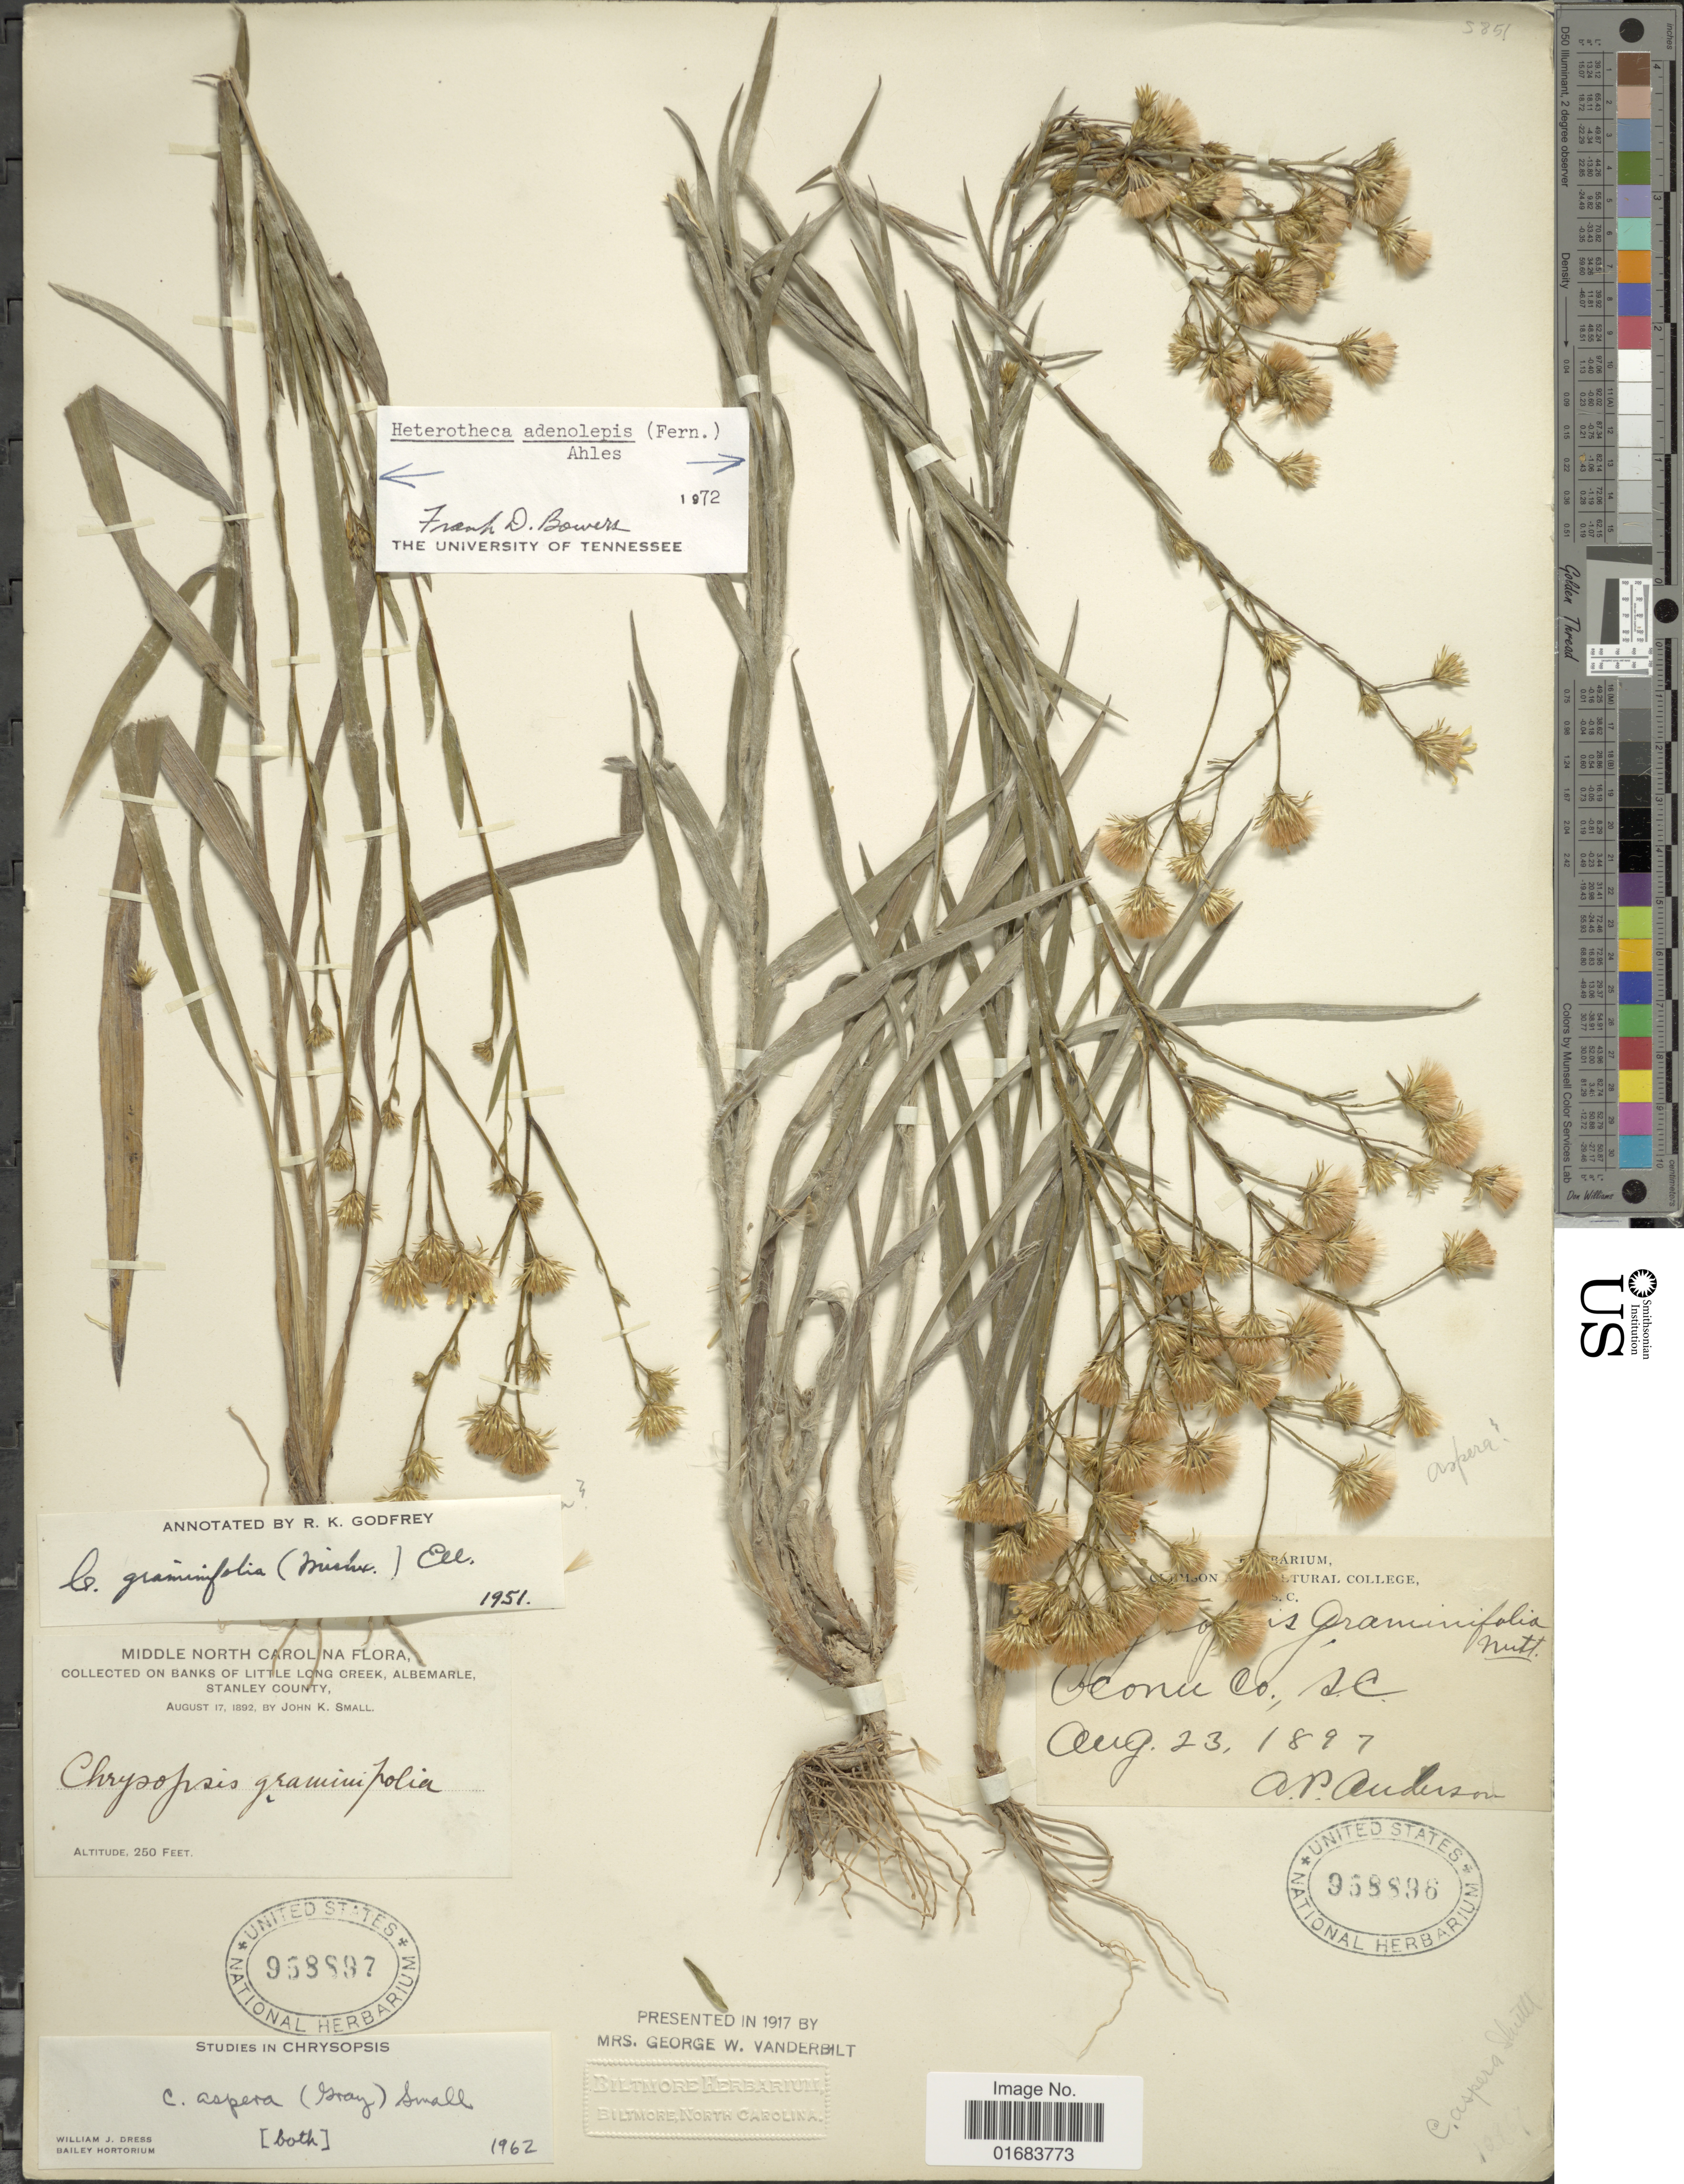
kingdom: Plantae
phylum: Tracheophyta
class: Magnoliopsida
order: Asterales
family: Asteraceae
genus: Pityopsis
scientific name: Pityopsis adenolepis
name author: (Fernald) Semple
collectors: A. P. Anderson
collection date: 1897-08-23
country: United States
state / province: South Carolina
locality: Oconee Co. SC.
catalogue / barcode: US 958896-2